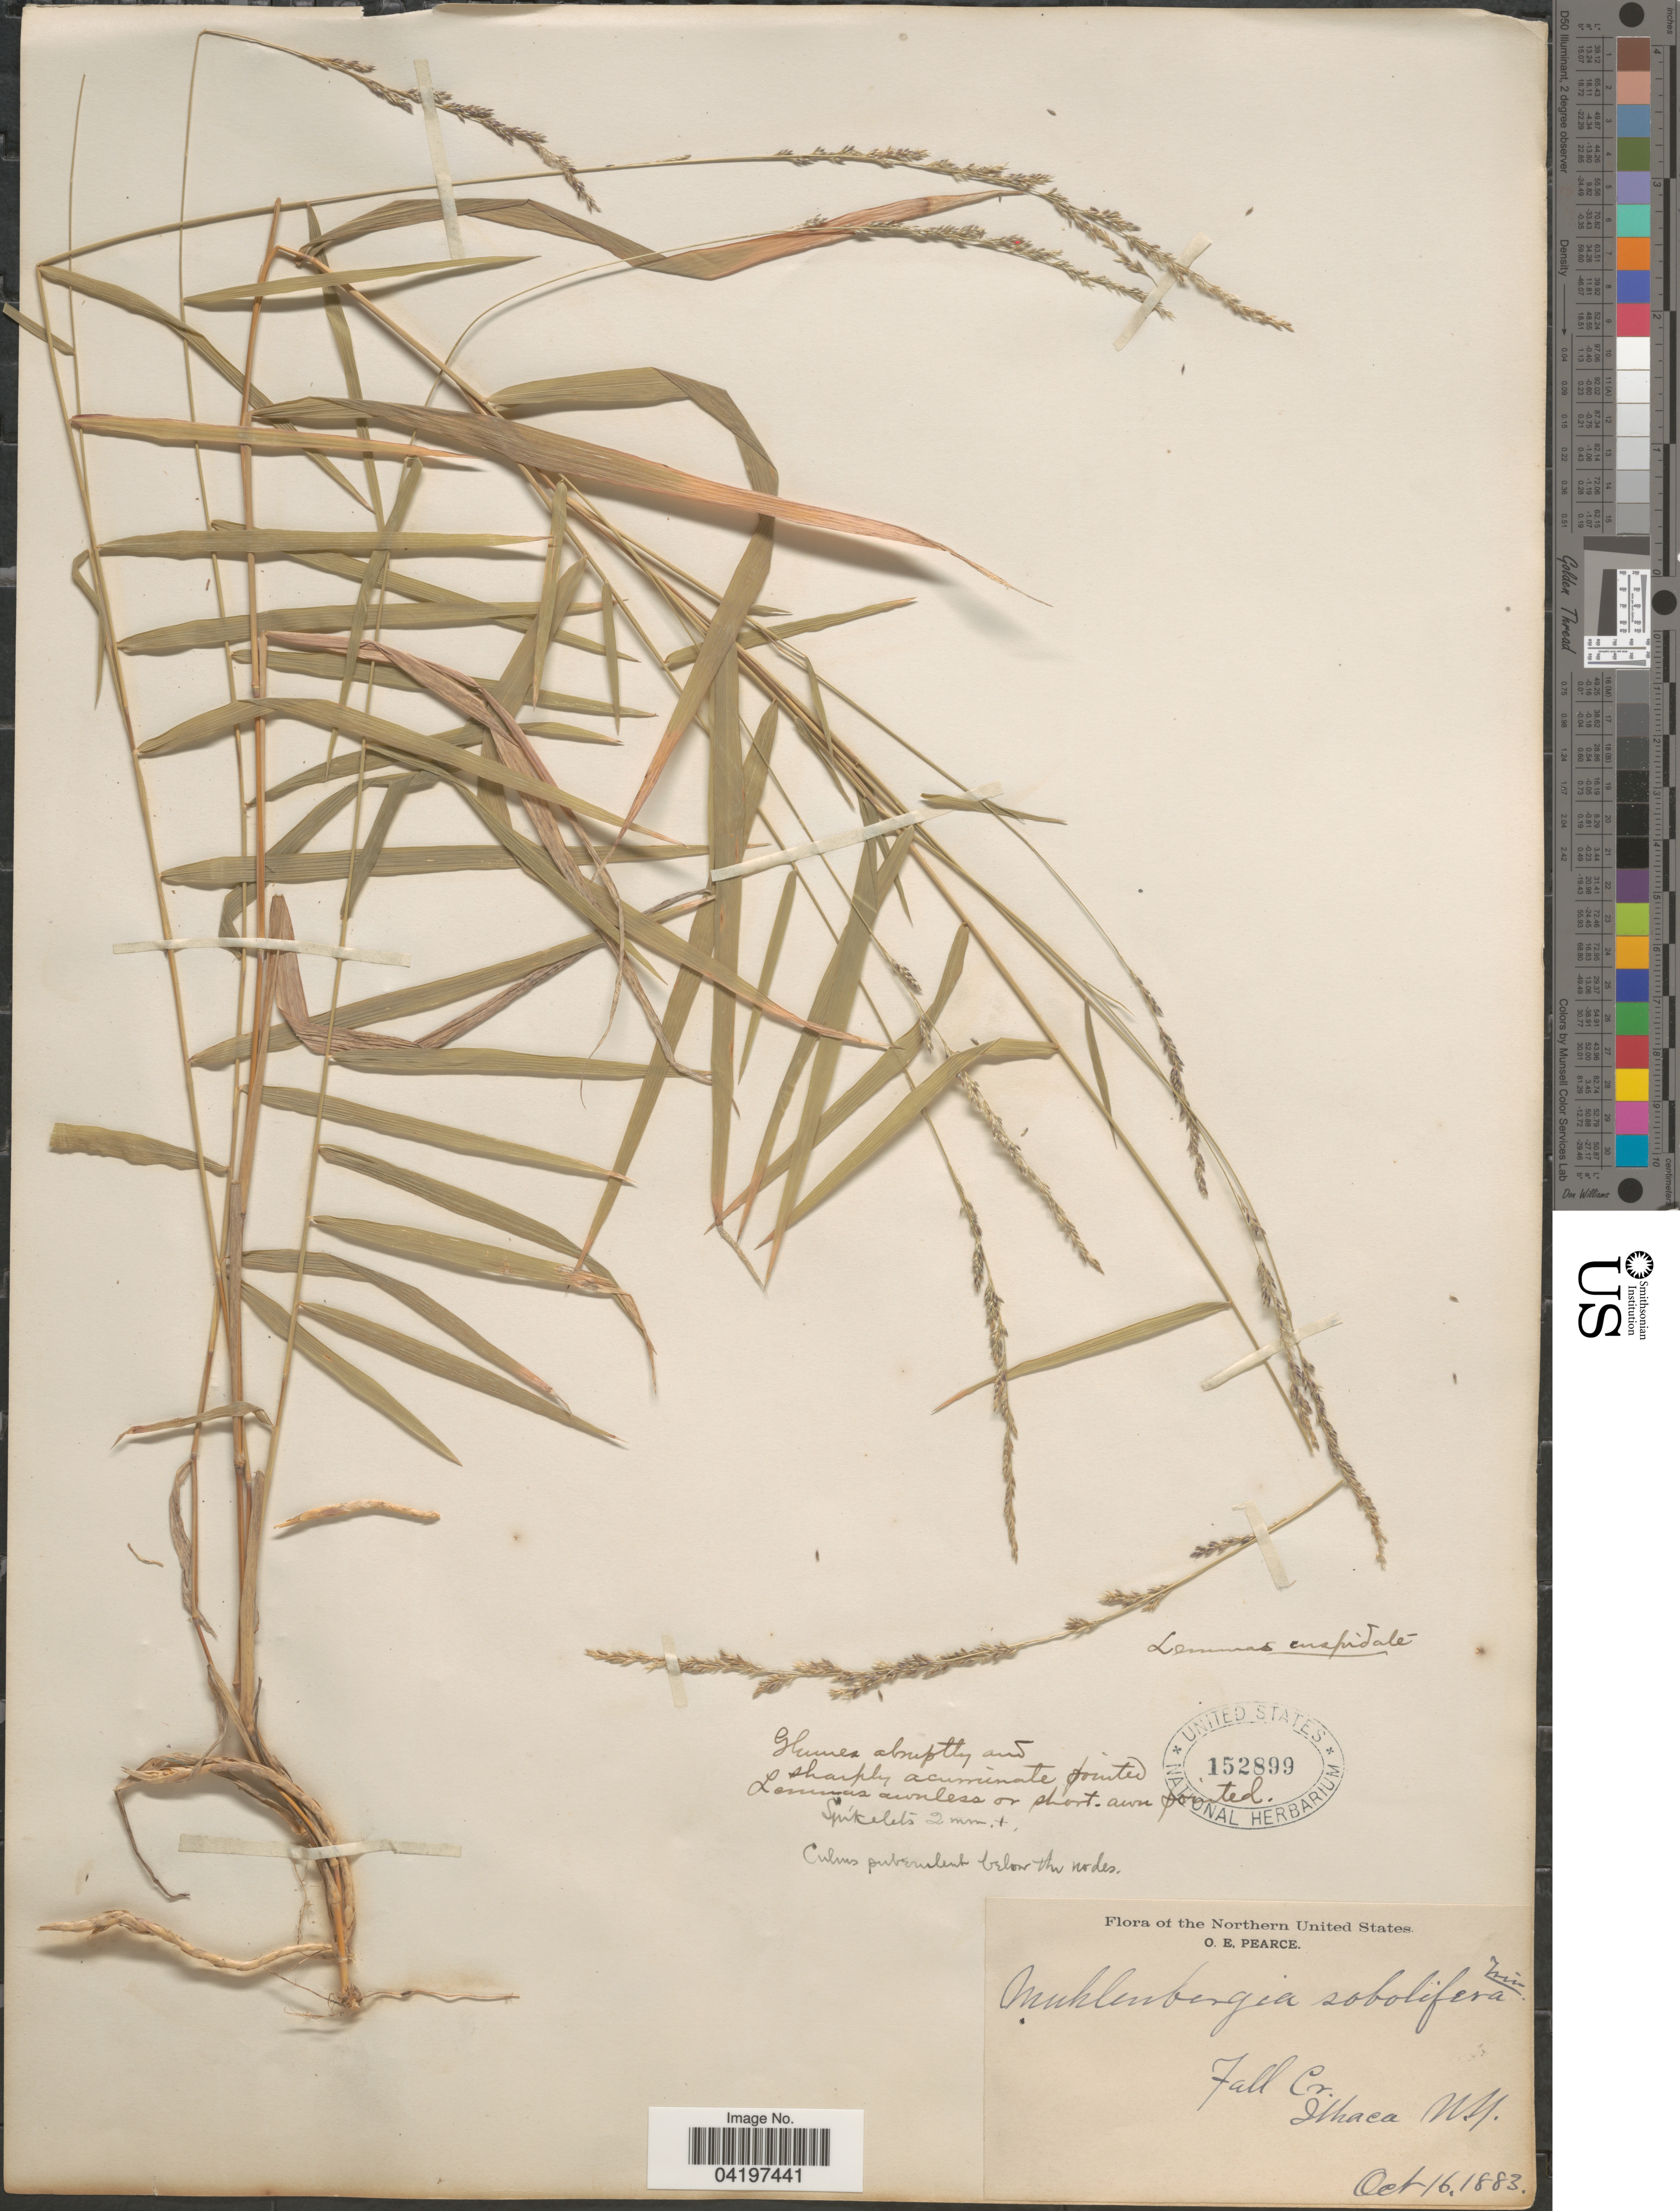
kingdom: Plantae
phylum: Tracheophyta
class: Liliopsida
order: Poales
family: Poaceae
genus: Muhlenbergia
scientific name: Muhlenbergia sobolifera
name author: (Muhl. ex Willd.) Trin.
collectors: O. E. Pearce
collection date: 1883-10-16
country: United States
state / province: New York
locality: Northern United States. Fall Cr. Ithaca.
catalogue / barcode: US 152899